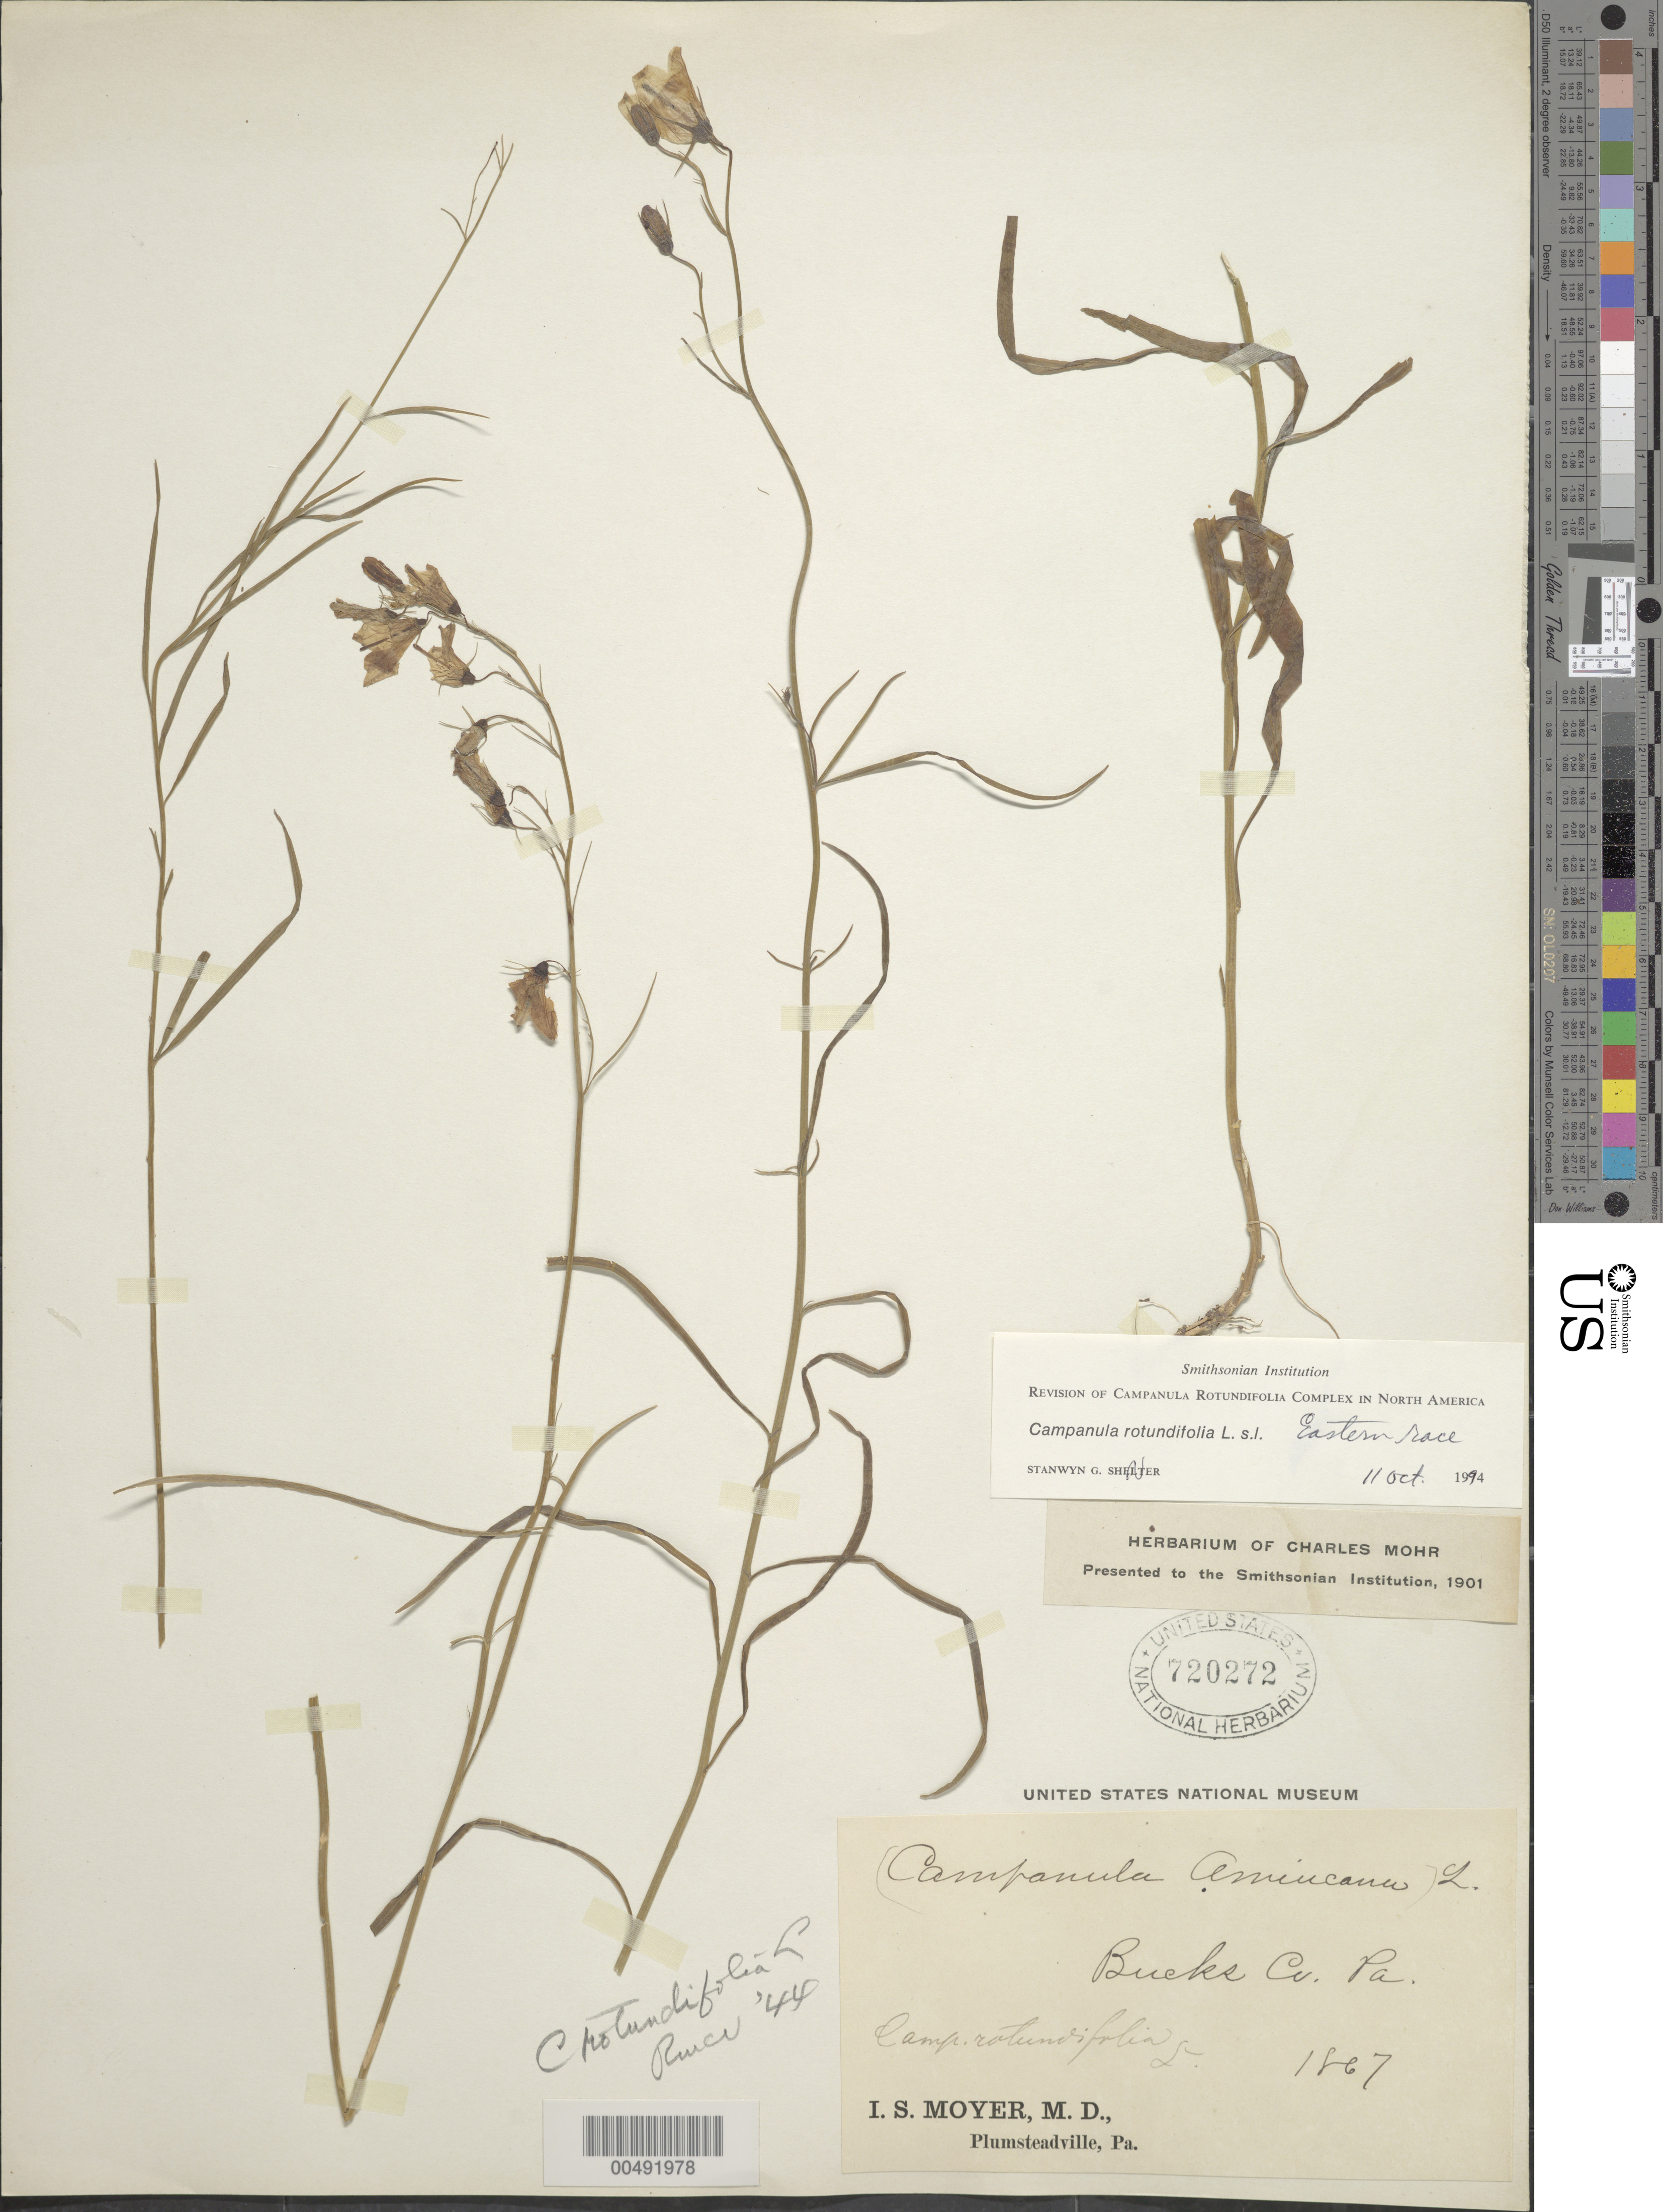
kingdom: Plantae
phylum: Tracheophyta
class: Magnoliopsida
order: Asterales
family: Campanulaceae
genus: Campanula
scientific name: Campanula rotundifolia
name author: L.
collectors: I. S. Moyer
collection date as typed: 1867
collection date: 1867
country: United States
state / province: Pennsylvania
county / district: Bucks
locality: Plumsteadville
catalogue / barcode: US 720272